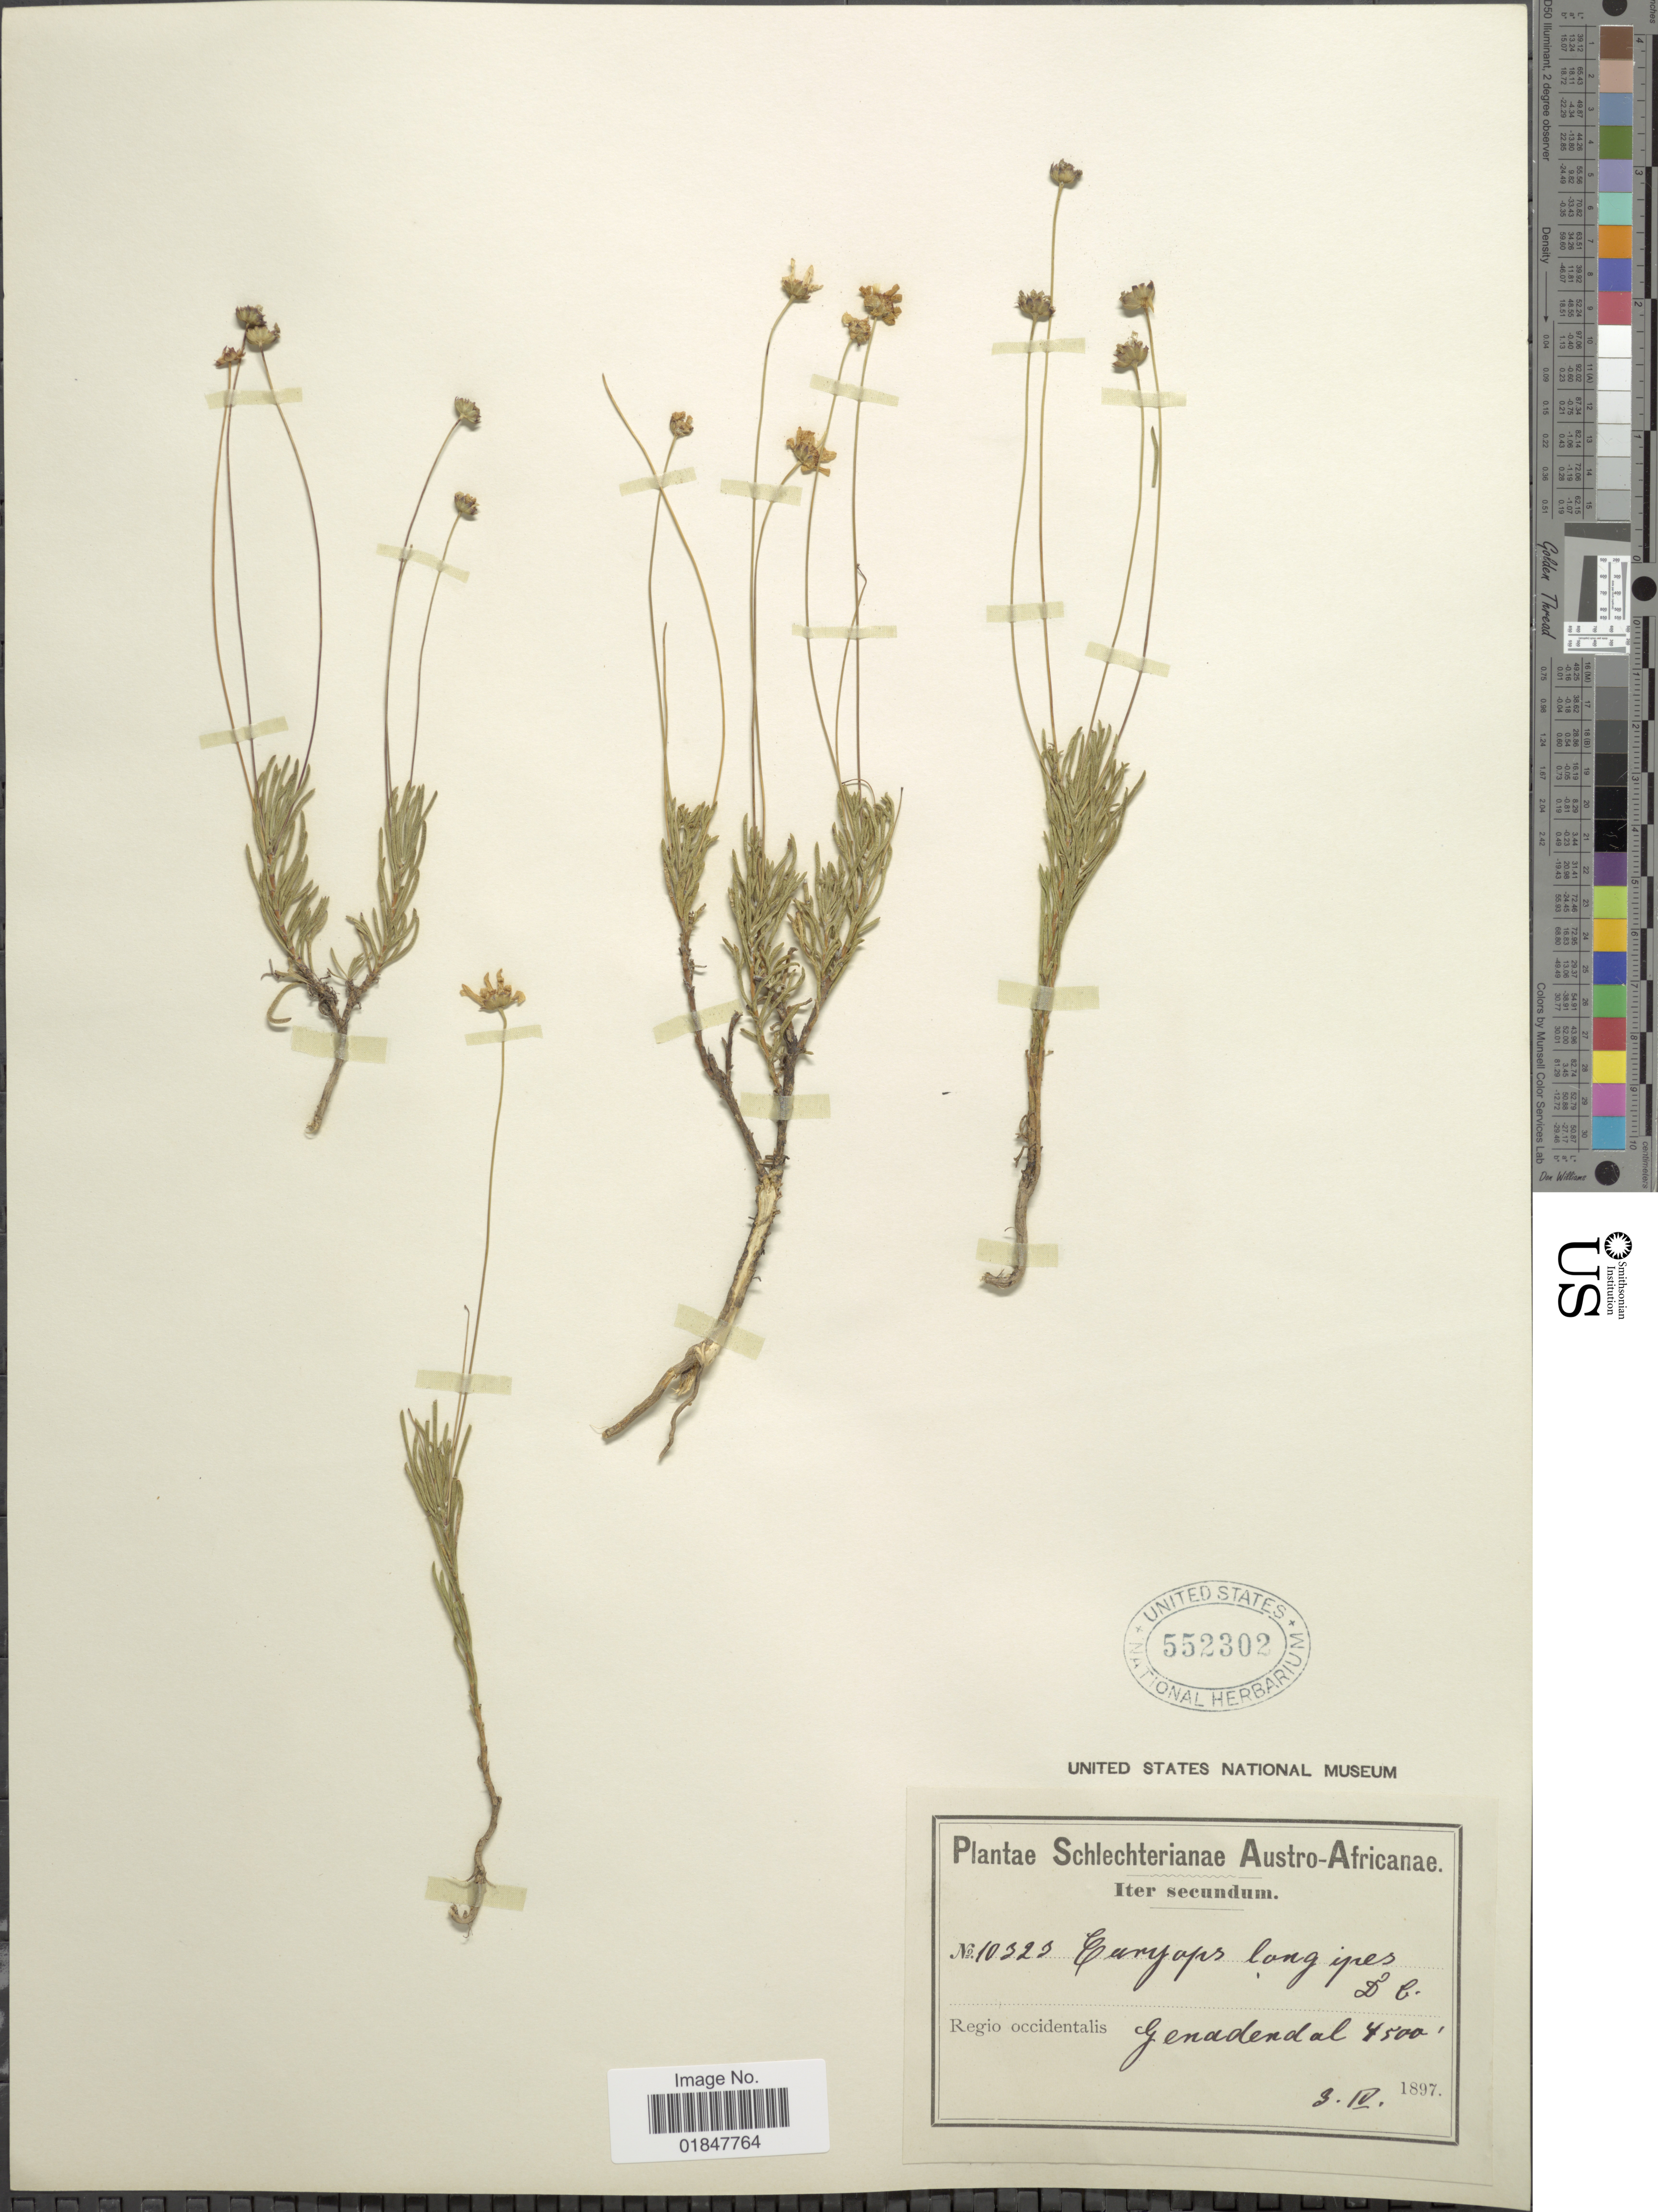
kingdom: Plantae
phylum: Tracheophyta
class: Magnoliopsida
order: Asterales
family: Asteraceae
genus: Euryops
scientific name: Euryops longipes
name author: DC.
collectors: Schlechter, --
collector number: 10323*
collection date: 1897-04-03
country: South Africa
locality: Austro-Africanae, Regio occidentalis Genadendal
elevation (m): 1372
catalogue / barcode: US 552302